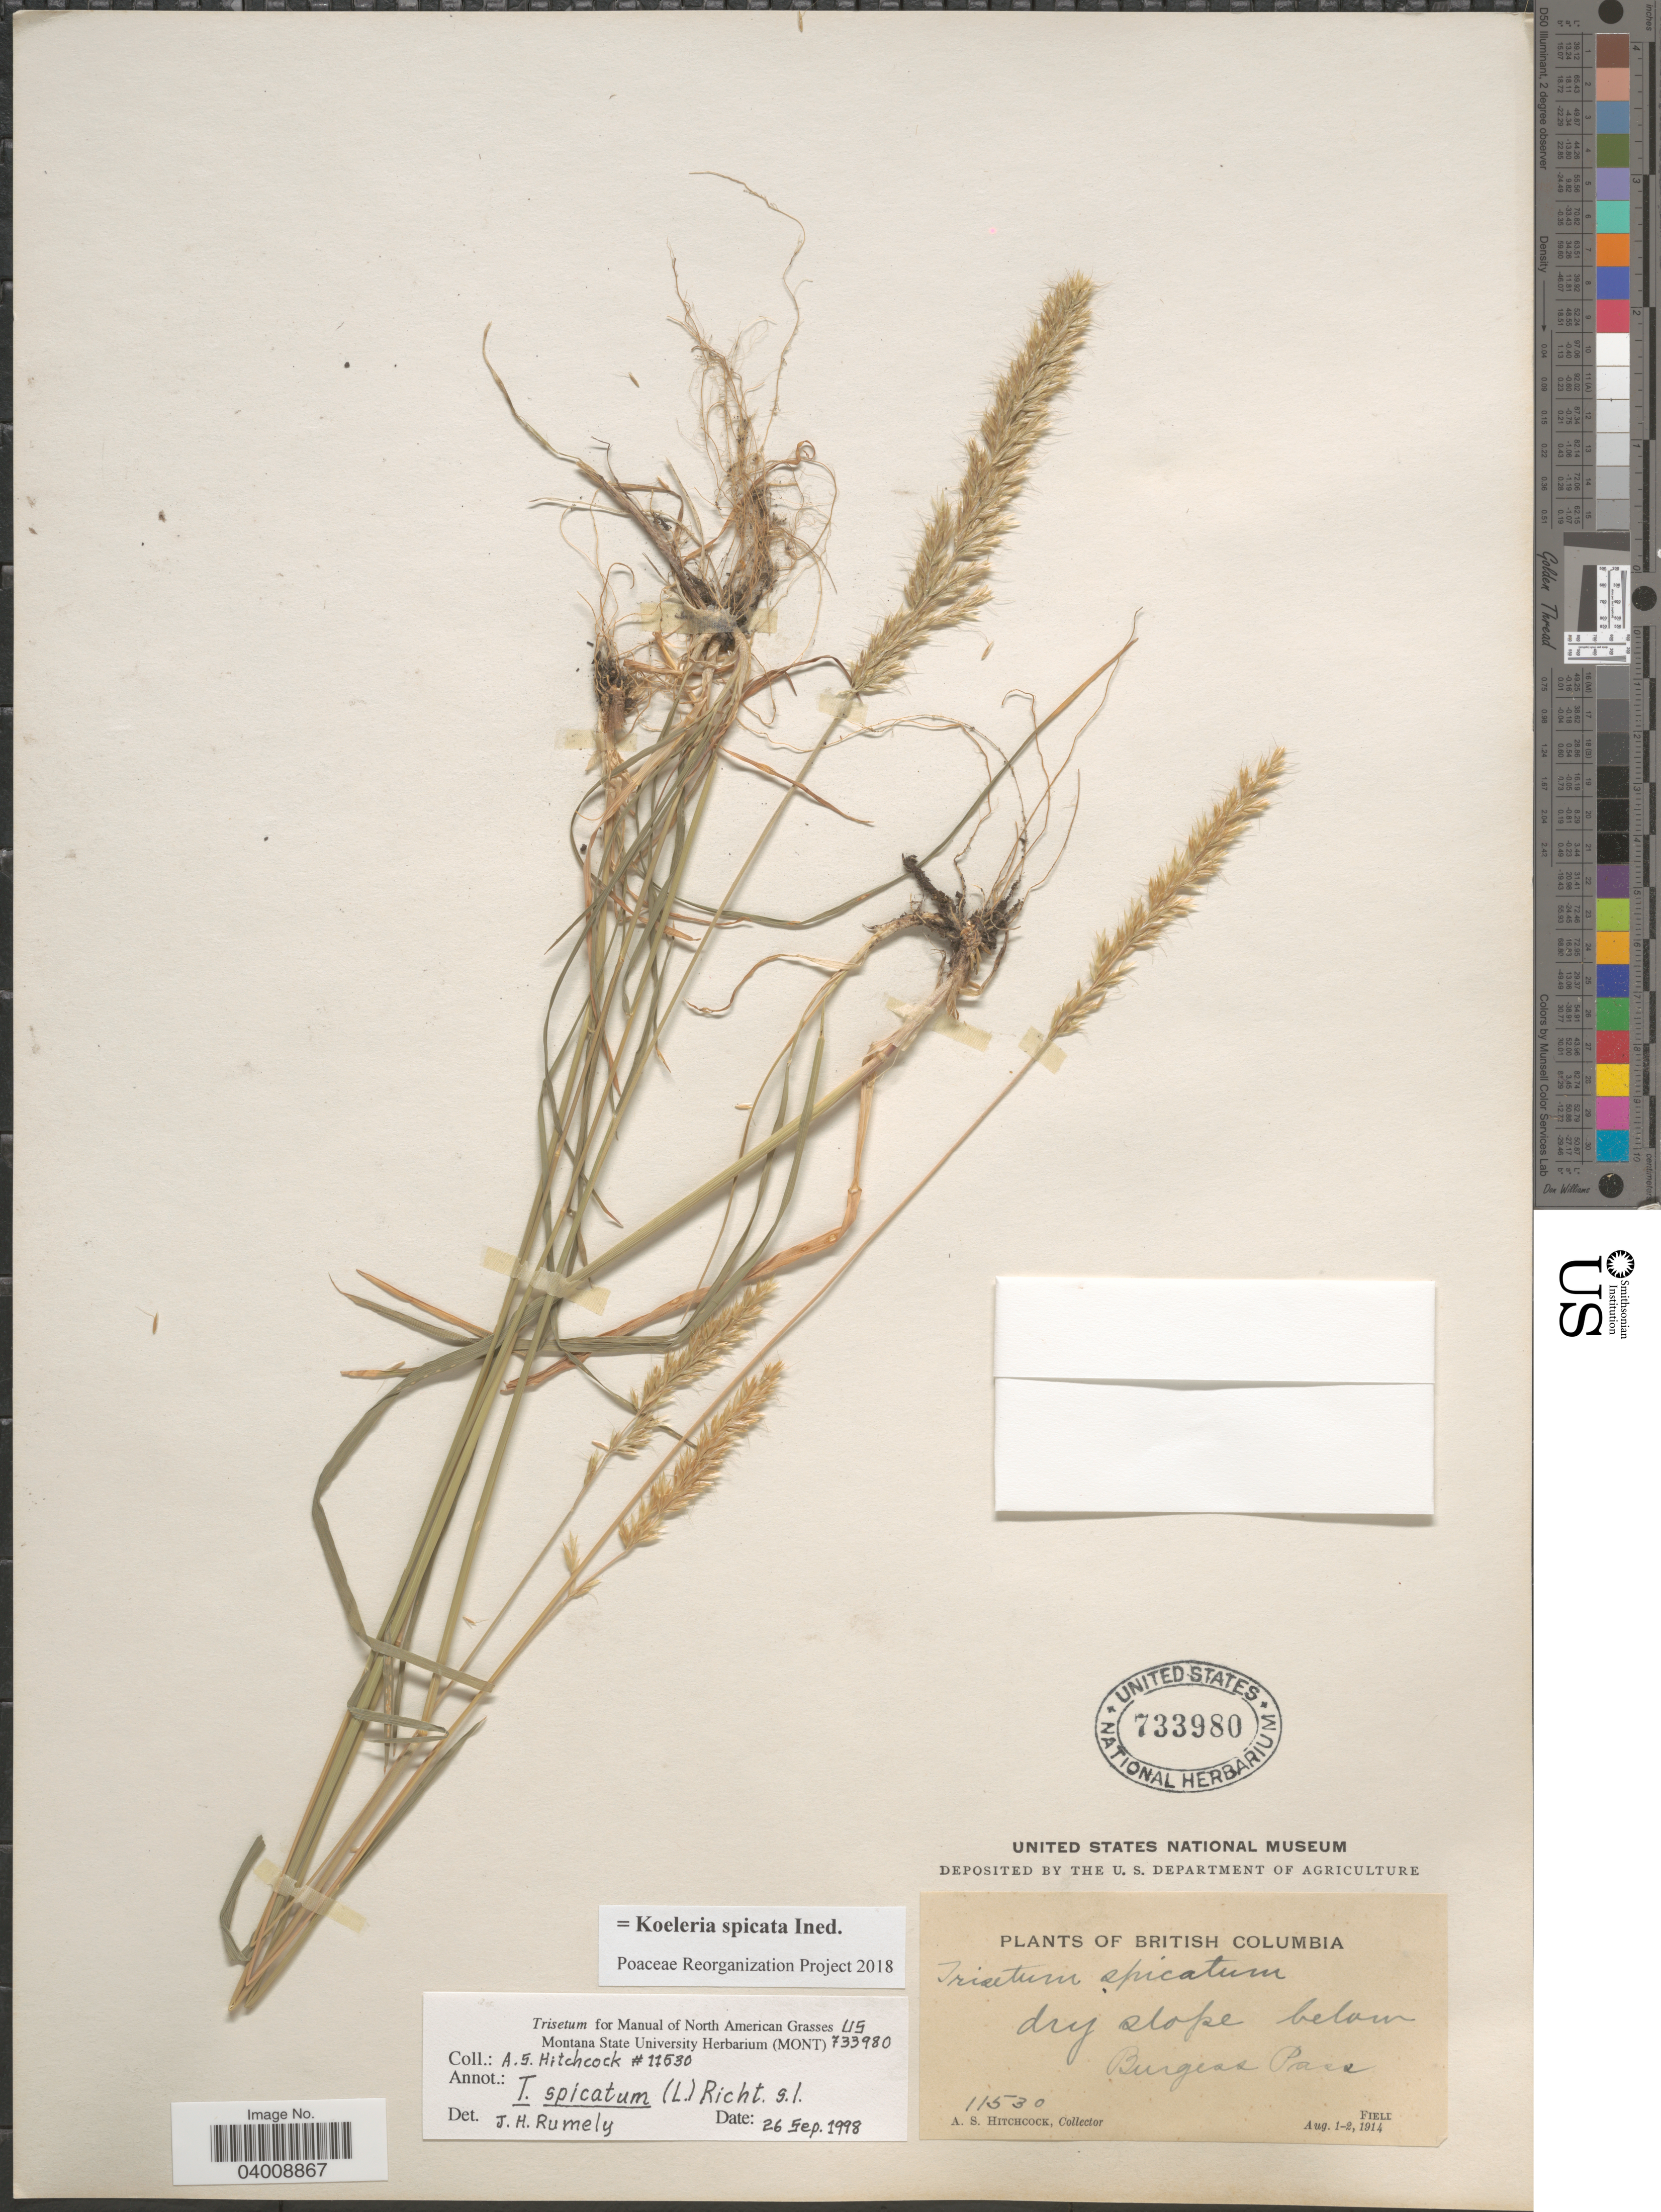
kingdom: Plantae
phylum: Tracheophyta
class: Liliopsida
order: Poales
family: Poaceae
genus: Koeleria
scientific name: Koeleria spicata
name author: (L.) Barberá et al.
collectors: A. S. Hitchcock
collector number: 11530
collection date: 1914-08-01/1914-08-02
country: Canada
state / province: British Columbia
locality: Below Burgess Pass. Field.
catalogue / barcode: US 733980